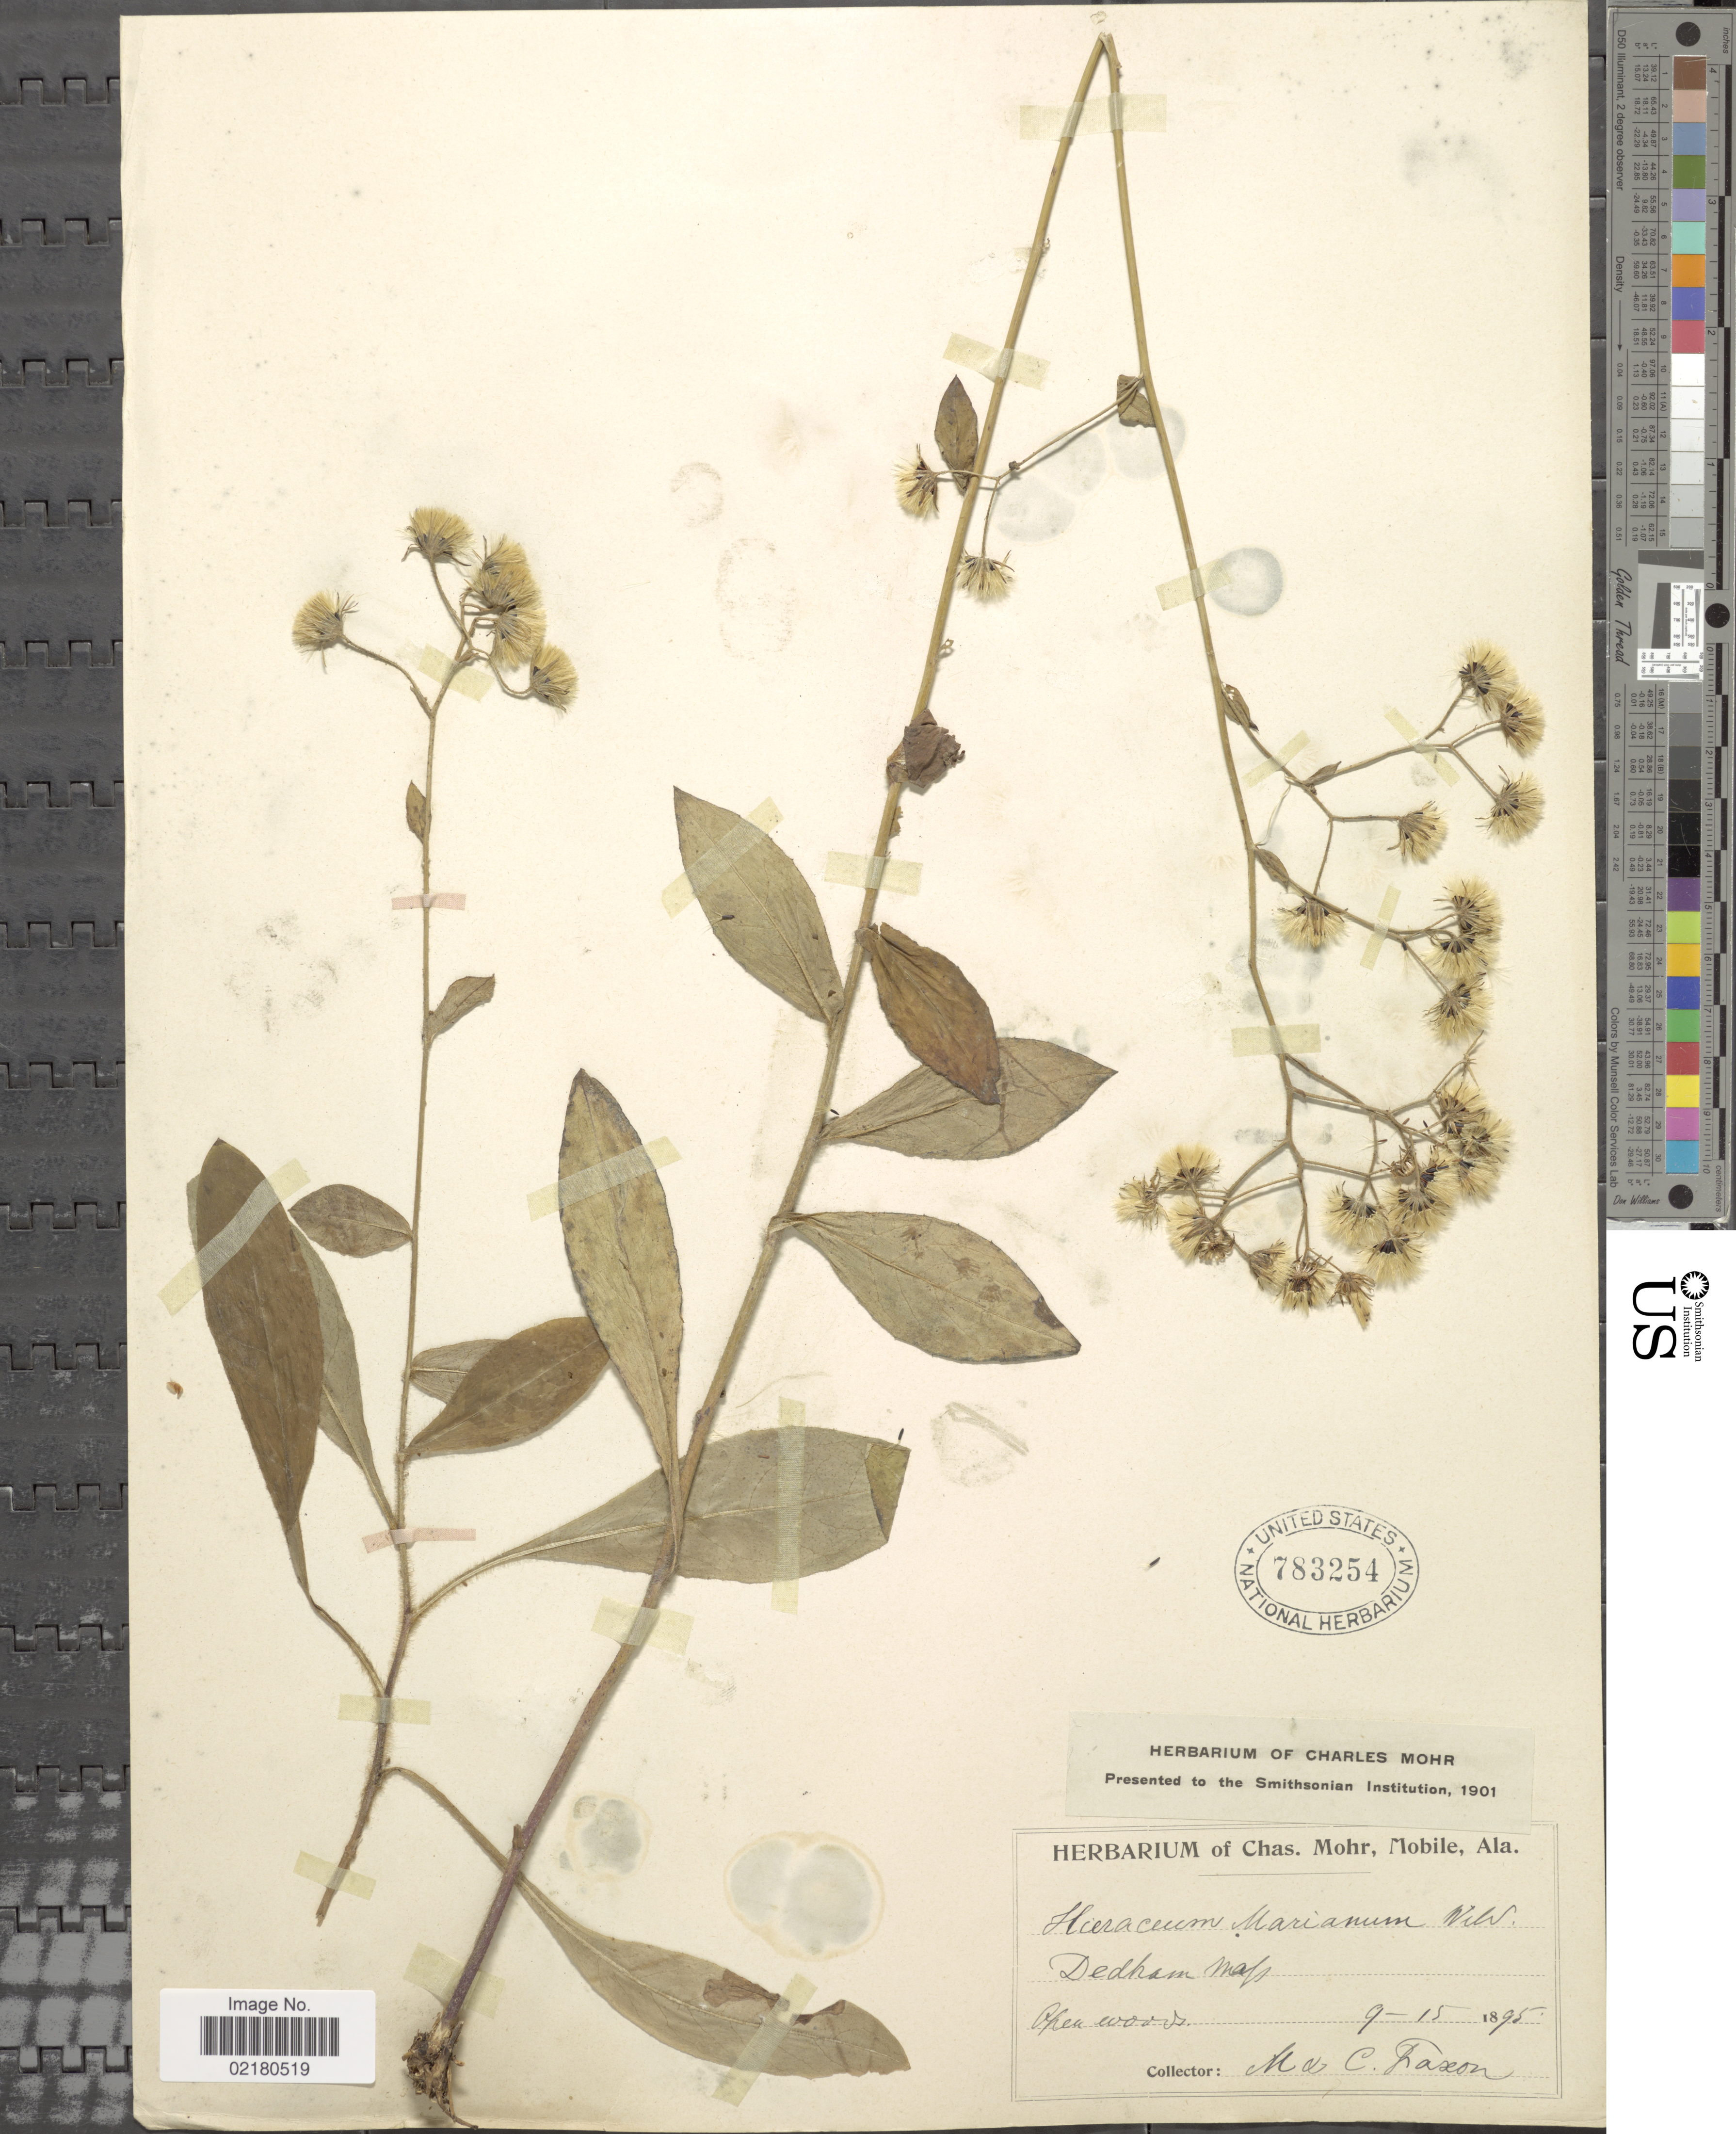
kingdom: Plantae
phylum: Tracheophyta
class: Magnoliopsida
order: Asterales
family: Asteraceae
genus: Hieracium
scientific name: Hieracium marianum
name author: Willd.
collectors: M. Faxon & C. Faxon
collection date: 1895-09-15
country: United States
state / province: Massachusetts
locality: Dedham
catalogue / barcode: US 783254